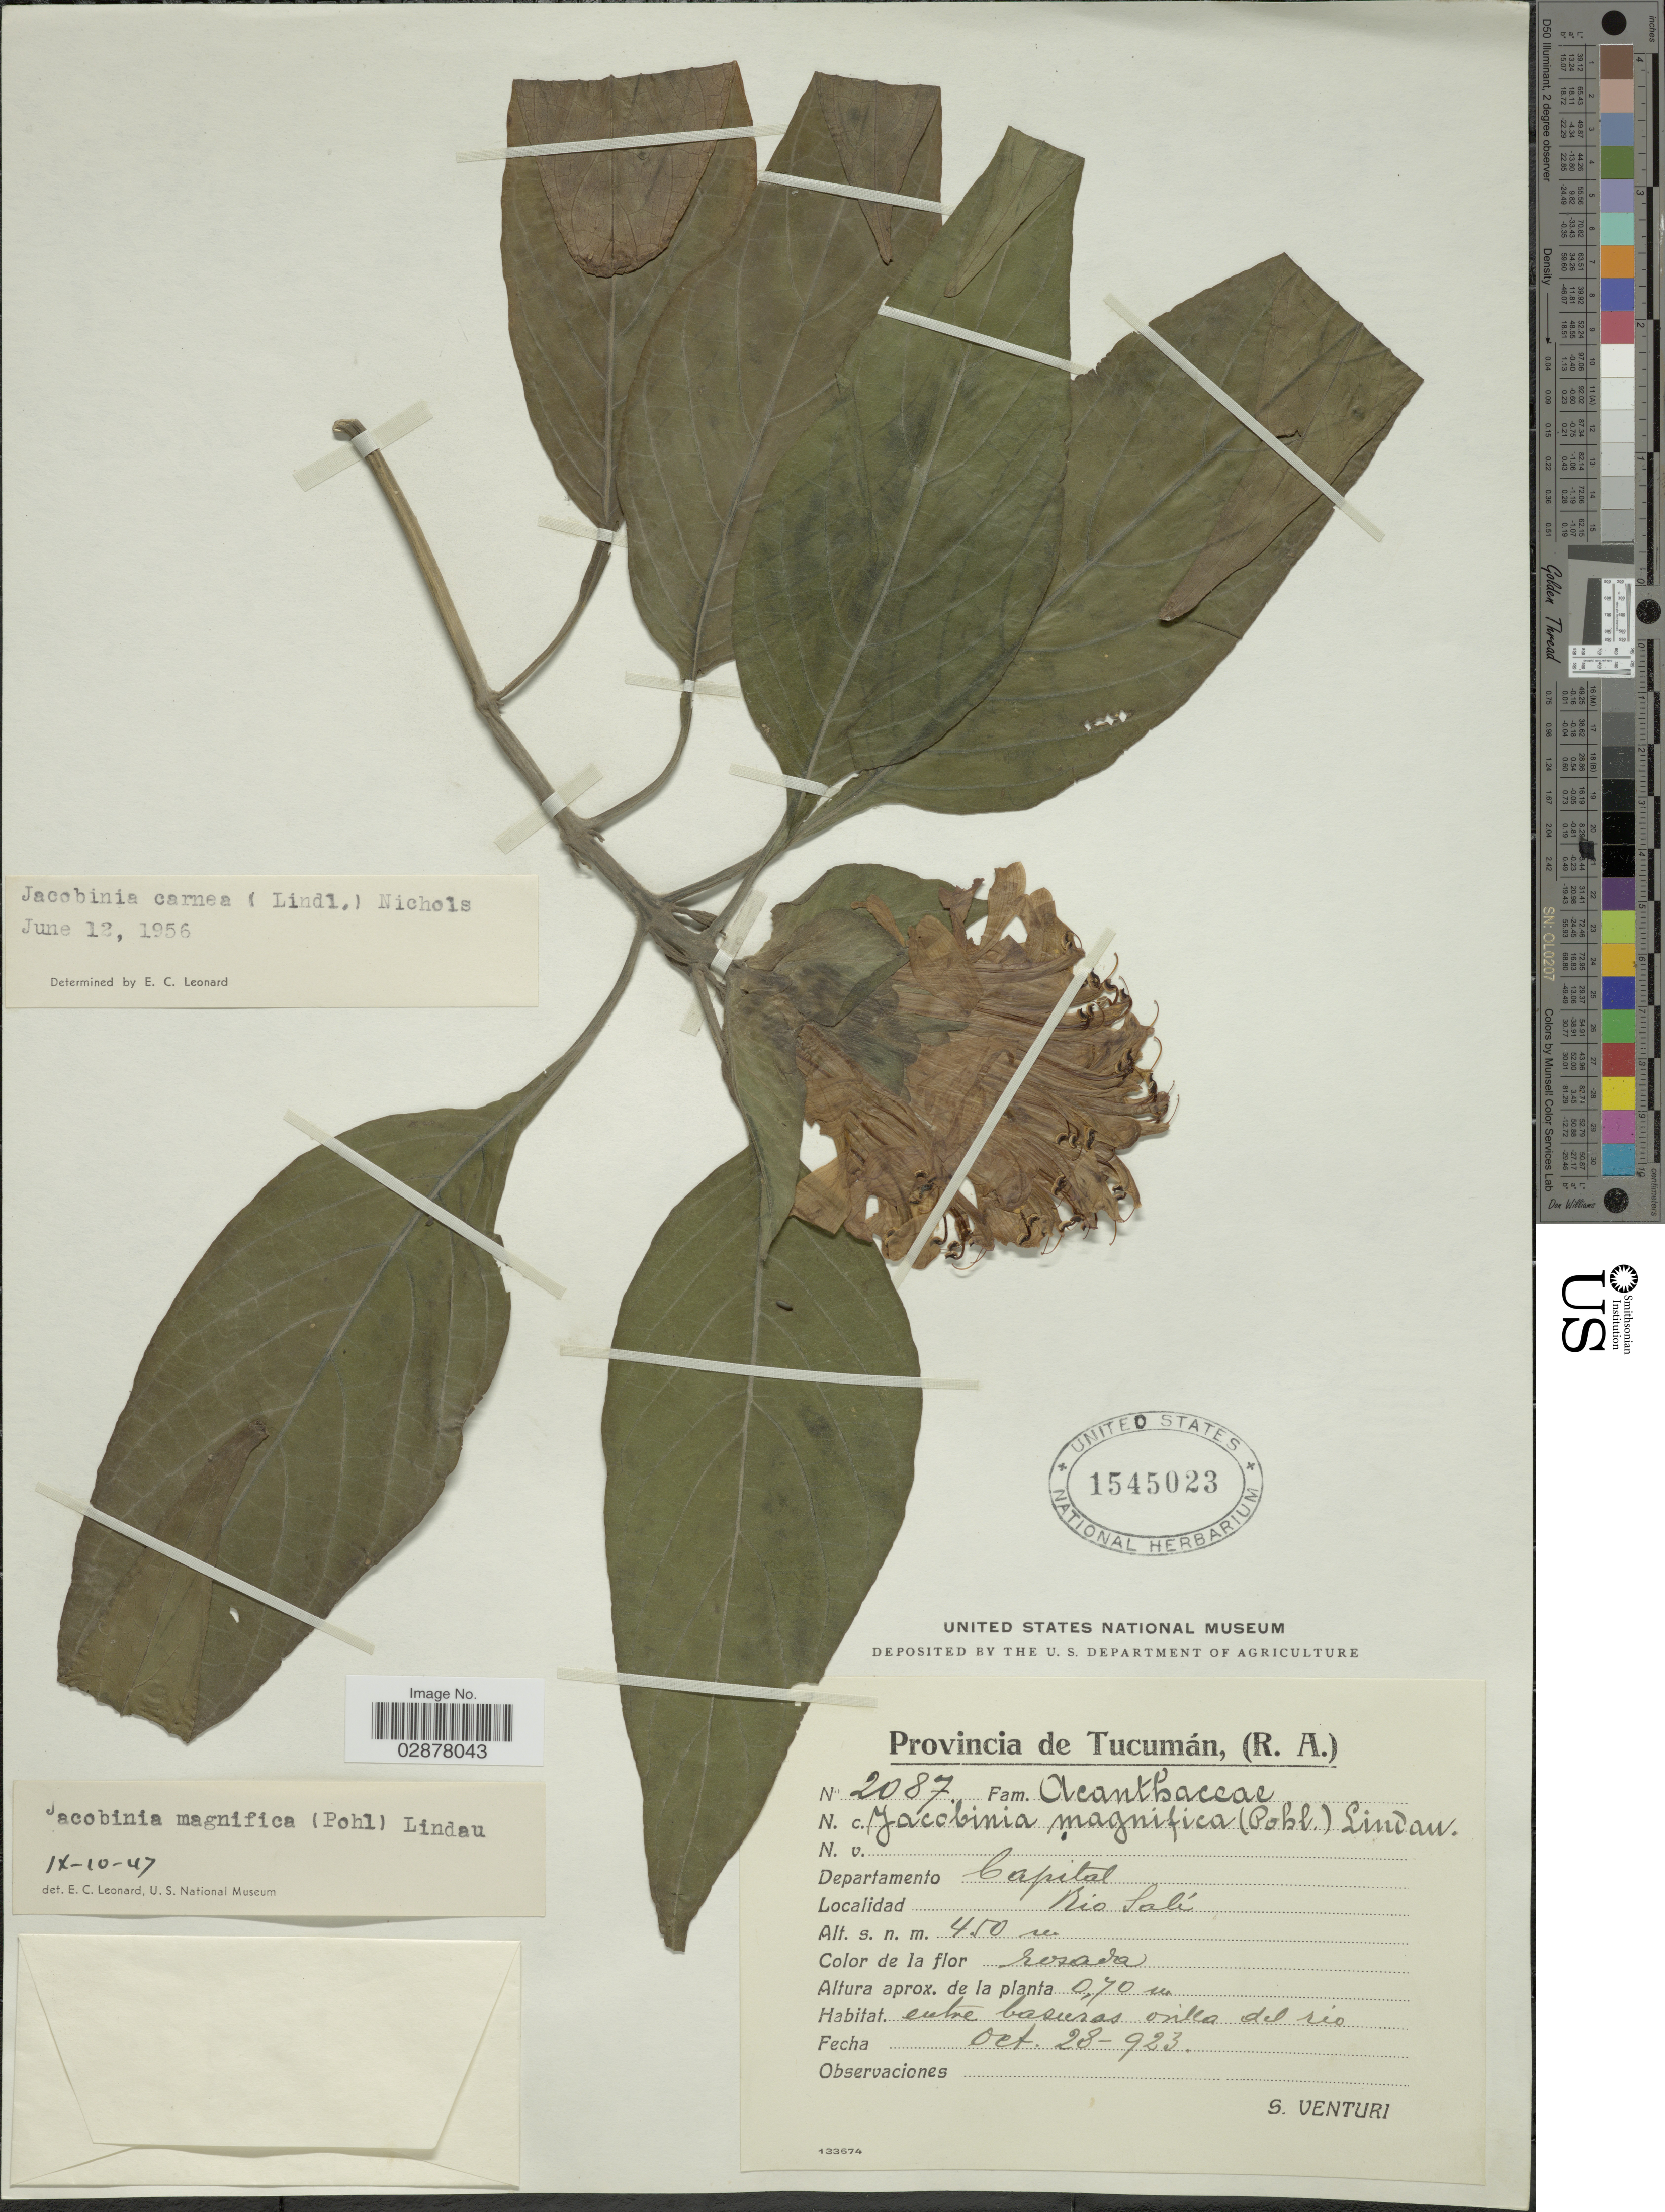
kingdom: Plantae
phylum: Tracheophyta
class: Magnoliopsida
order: Lamiales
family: Acanthaceae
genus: Justicia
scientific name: Justicia carnea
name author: Lindl.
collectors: S. Venturi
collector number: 2087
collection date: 1923-10-28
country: Argentina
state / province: Tucuman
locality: Departamento Capital, Rio Salí.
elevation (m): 450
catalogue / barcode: US 1545023